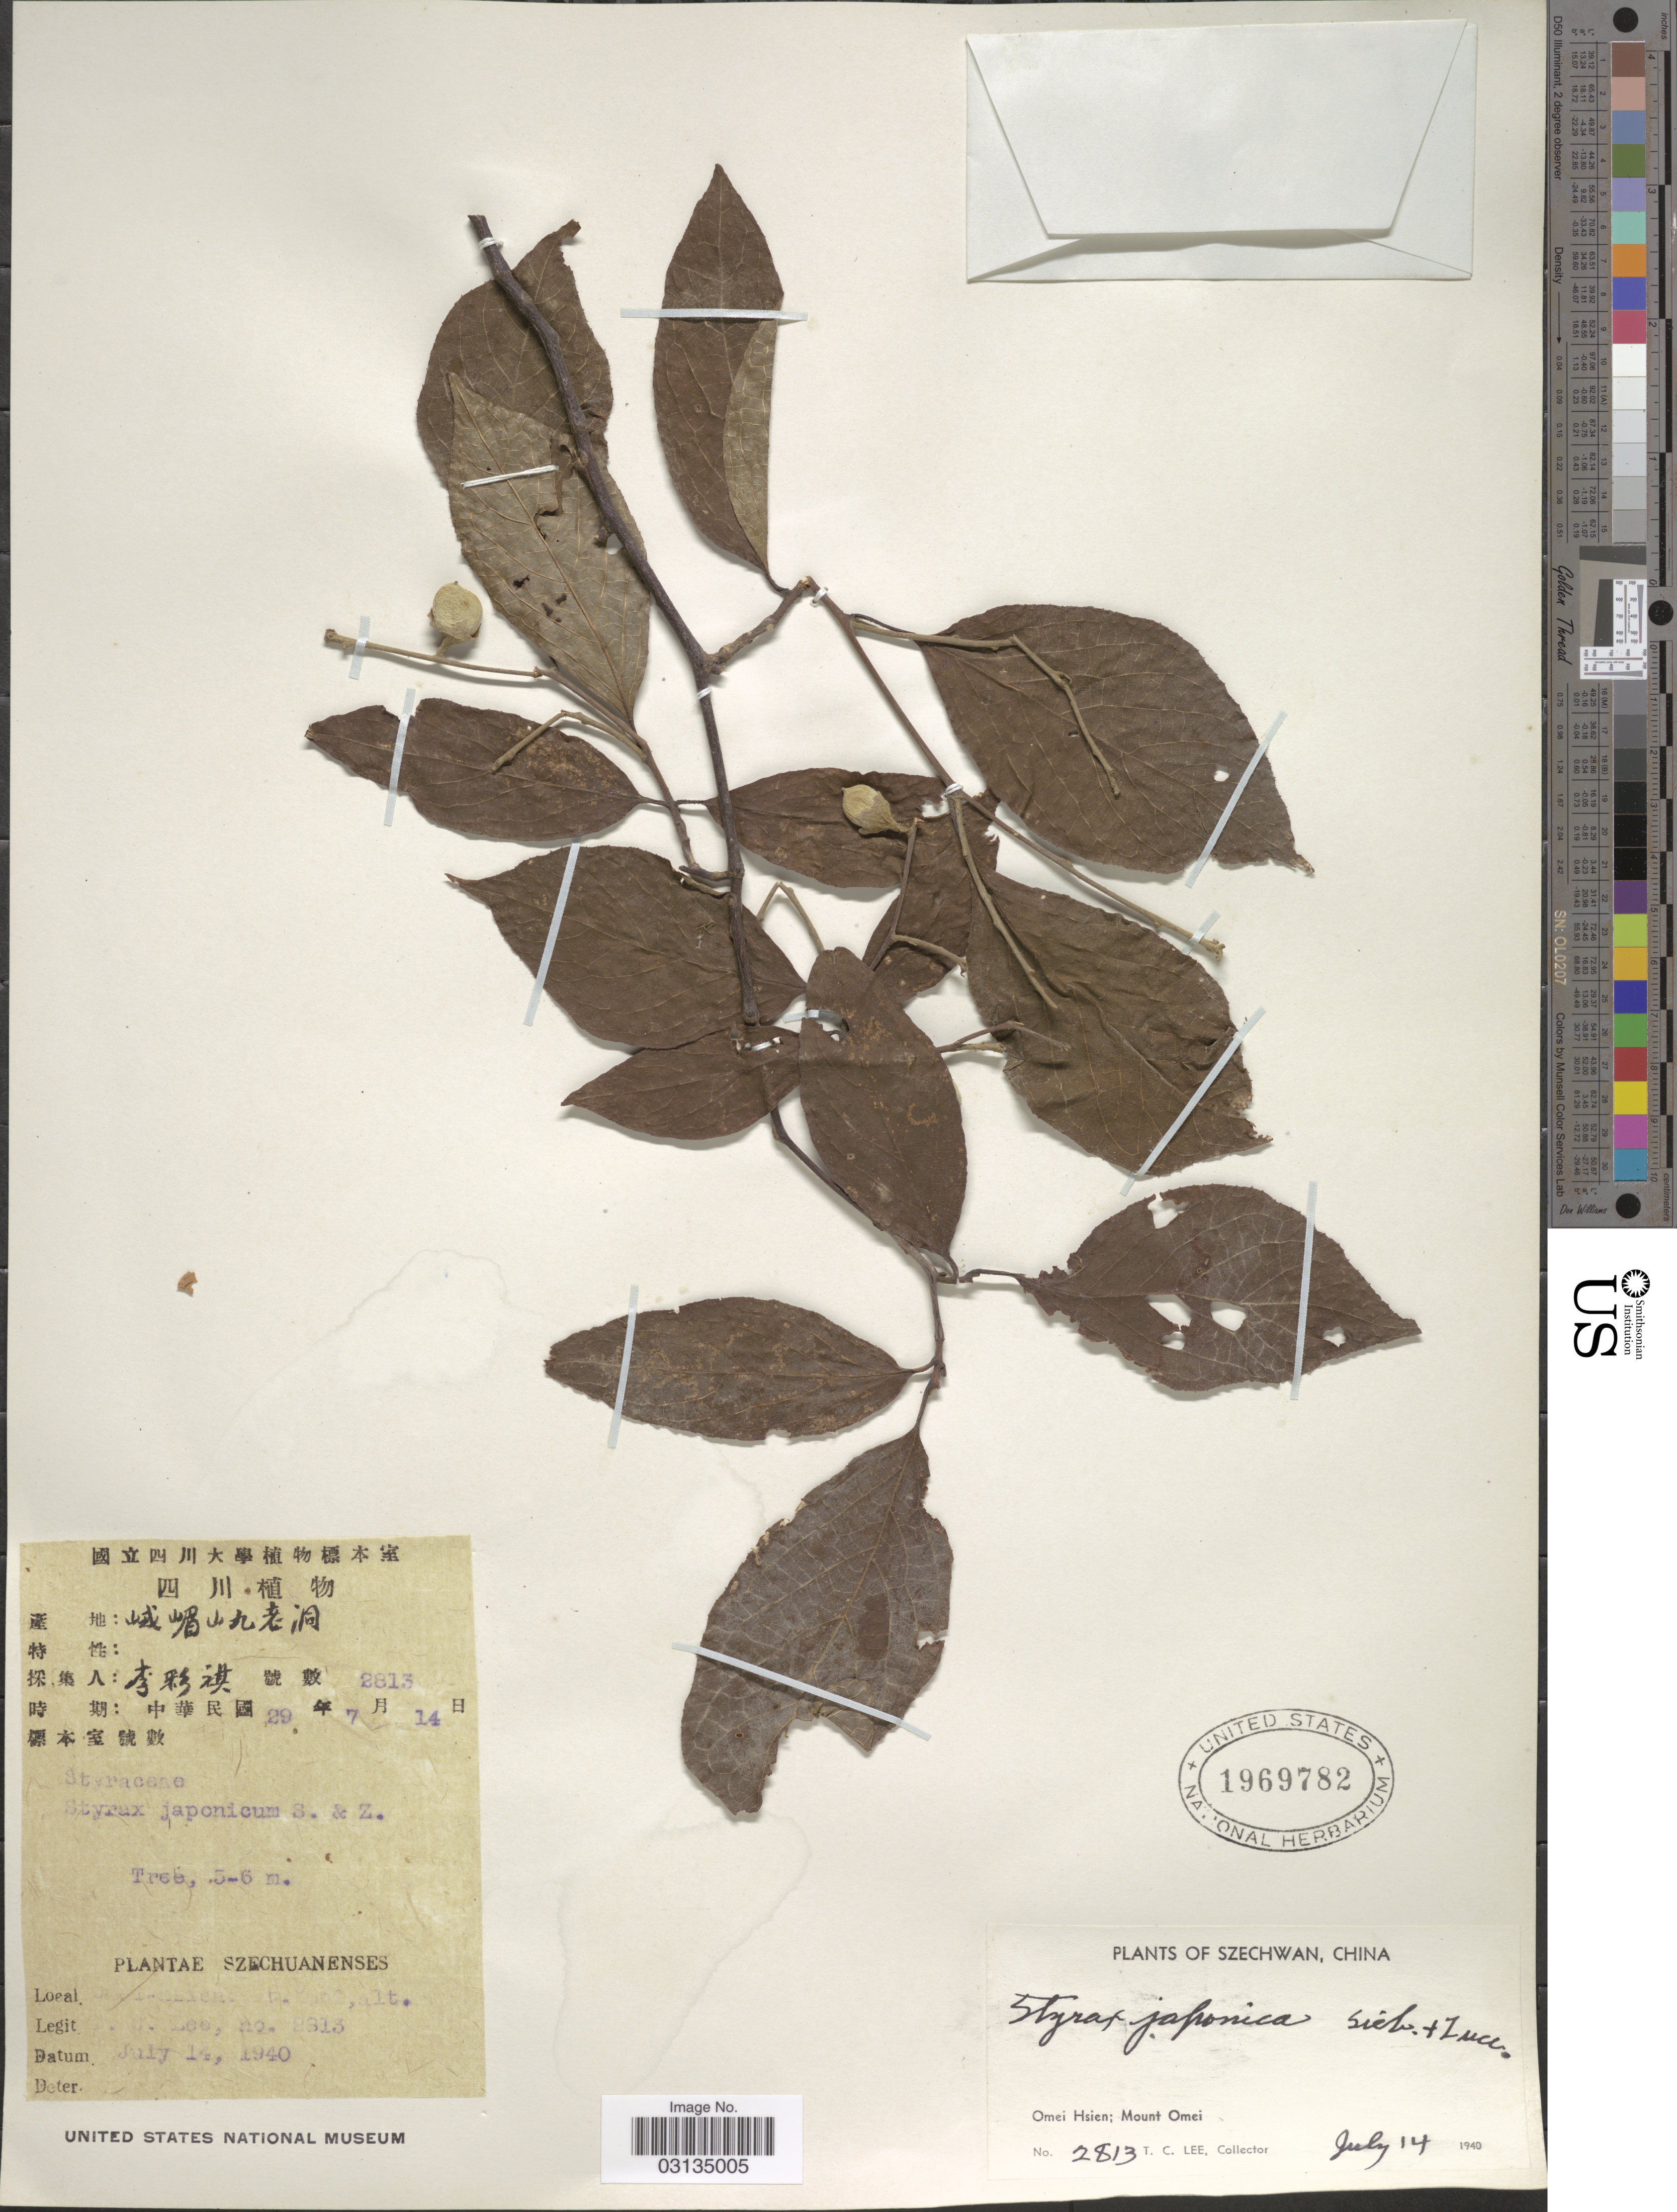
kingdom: Plantae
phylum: Tracheophyta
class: Magnoliopsida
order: Ericales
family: Styracaceae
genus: Styrax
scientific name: Styrax japonicus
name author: Siebold & Zucc.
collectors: T. Lee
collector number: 2813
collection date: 1940-07-14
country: China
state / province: Sichuan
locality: Szechwan, China, Omei Hsien; Mount Omei.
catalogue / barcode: US 1969782